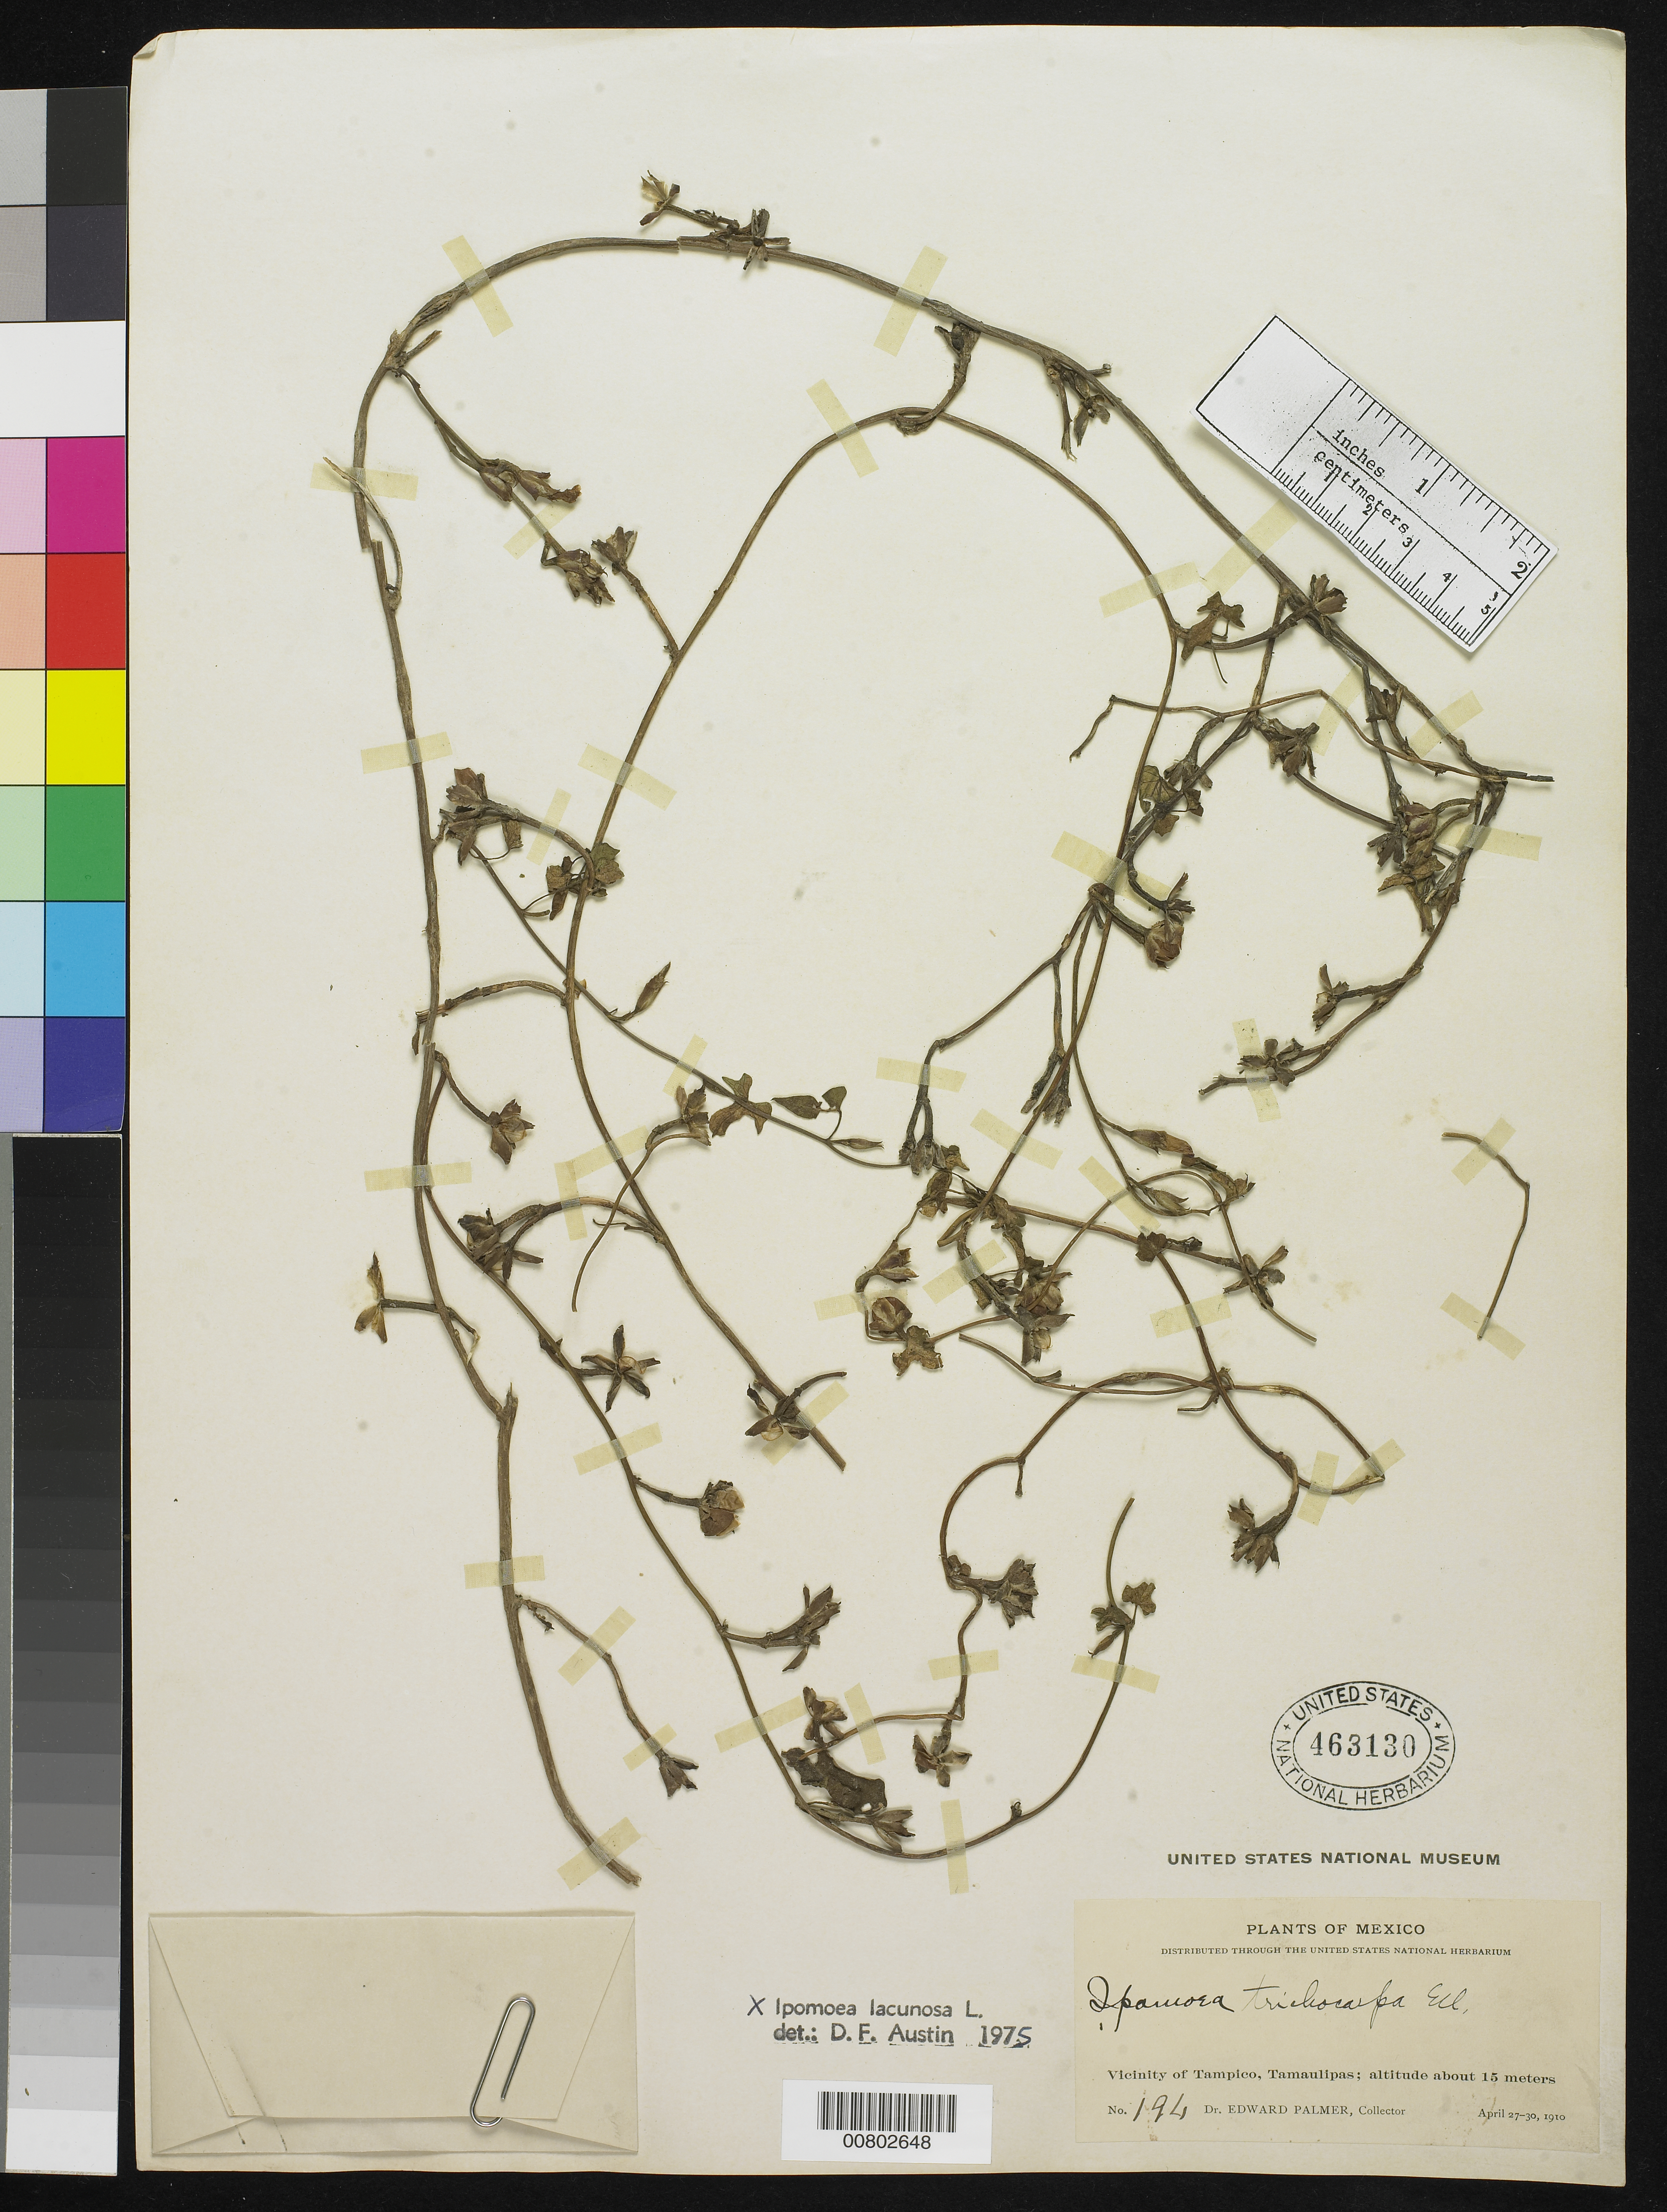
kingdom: Plantae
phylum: Tracheophyta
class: Magnoliopsida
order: Solanales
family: Convolvulaceae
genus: Ipomoea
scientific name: Ipomoea lacunosa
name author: L.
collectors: E. Palmer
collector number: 194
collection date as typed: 27 Apr 1910 to 30 Apr 1910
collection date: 1910-04-27/1910-04-30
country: Mexico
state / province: Tamaulipas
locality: Vicinity of Tampico, Tamaulipas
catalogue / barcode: US 463130